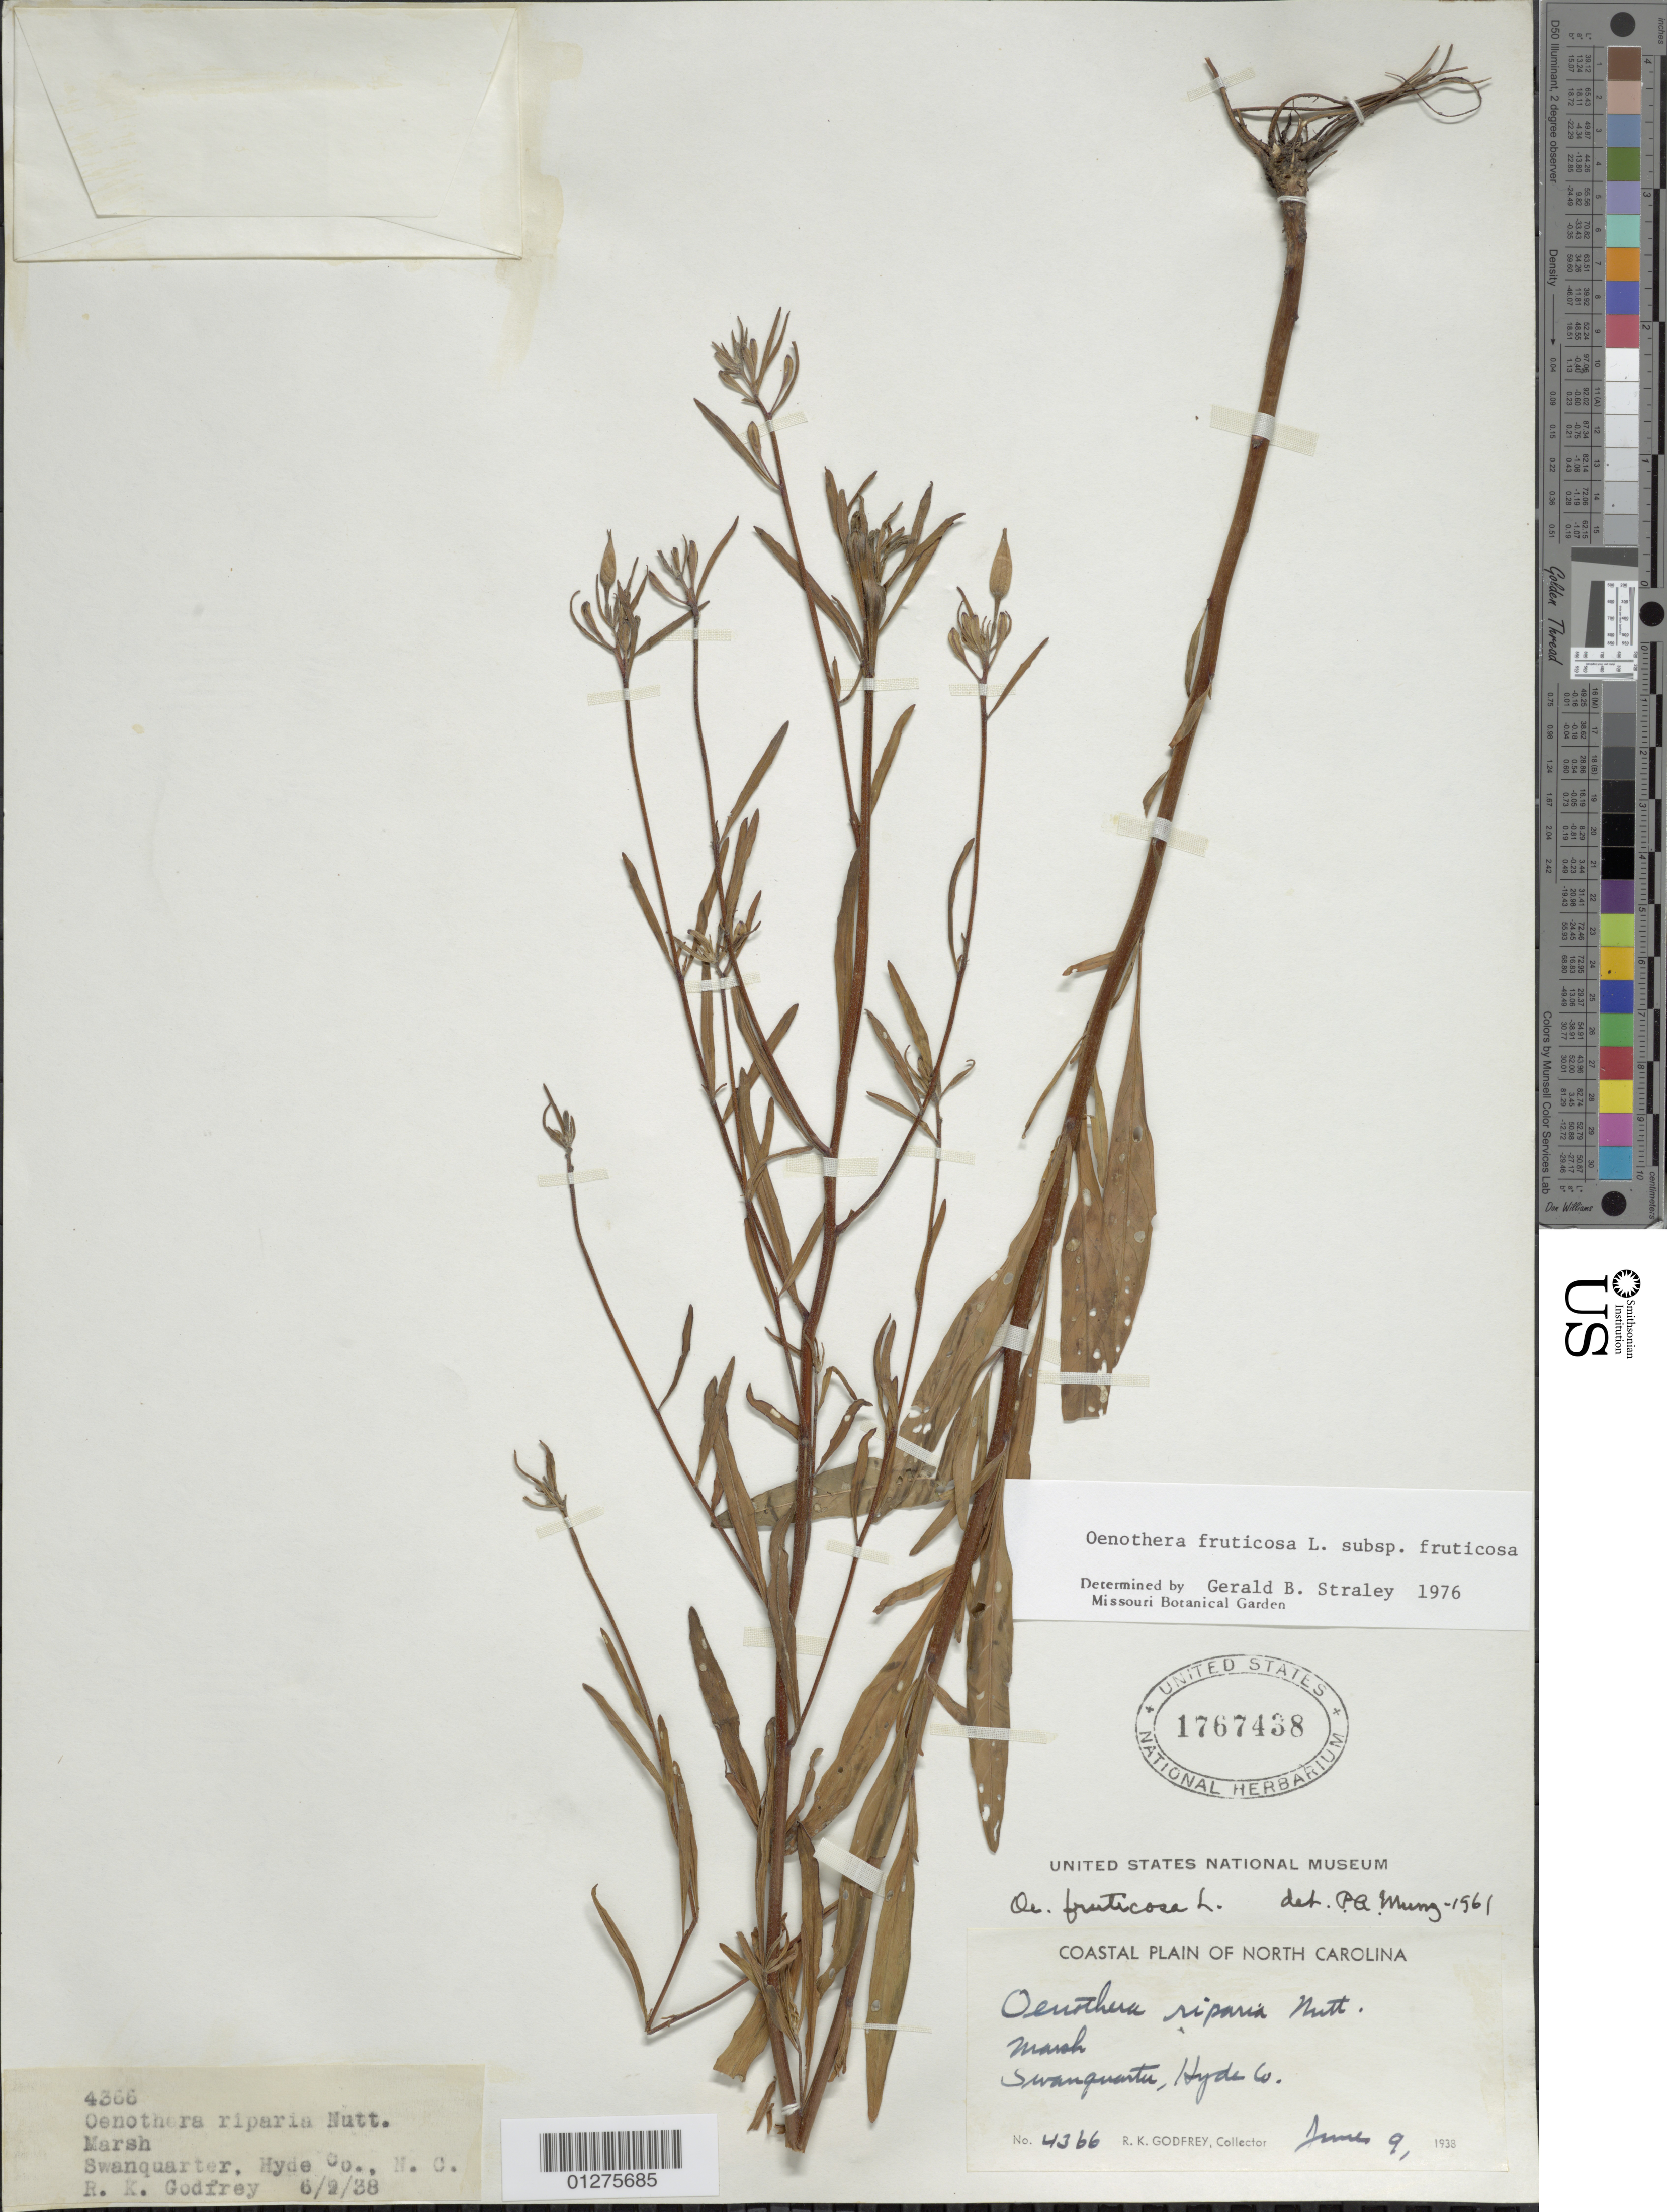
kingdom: Plantae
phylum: Tracheophyta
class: Magnoliopsida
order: Myrtales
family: Onagraceae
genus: Oenothera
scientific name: Oenothera fruticosa subsp. fruticosa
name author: L.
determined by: Straley, G. B.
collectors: R. K. Godfrey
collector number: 4366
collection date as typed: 09 Jun 1938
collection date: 1938-06-09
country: United States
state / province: North Carolina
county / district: Hyde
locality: Swanquarter.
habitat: Marsh.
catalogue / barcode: US 1767438